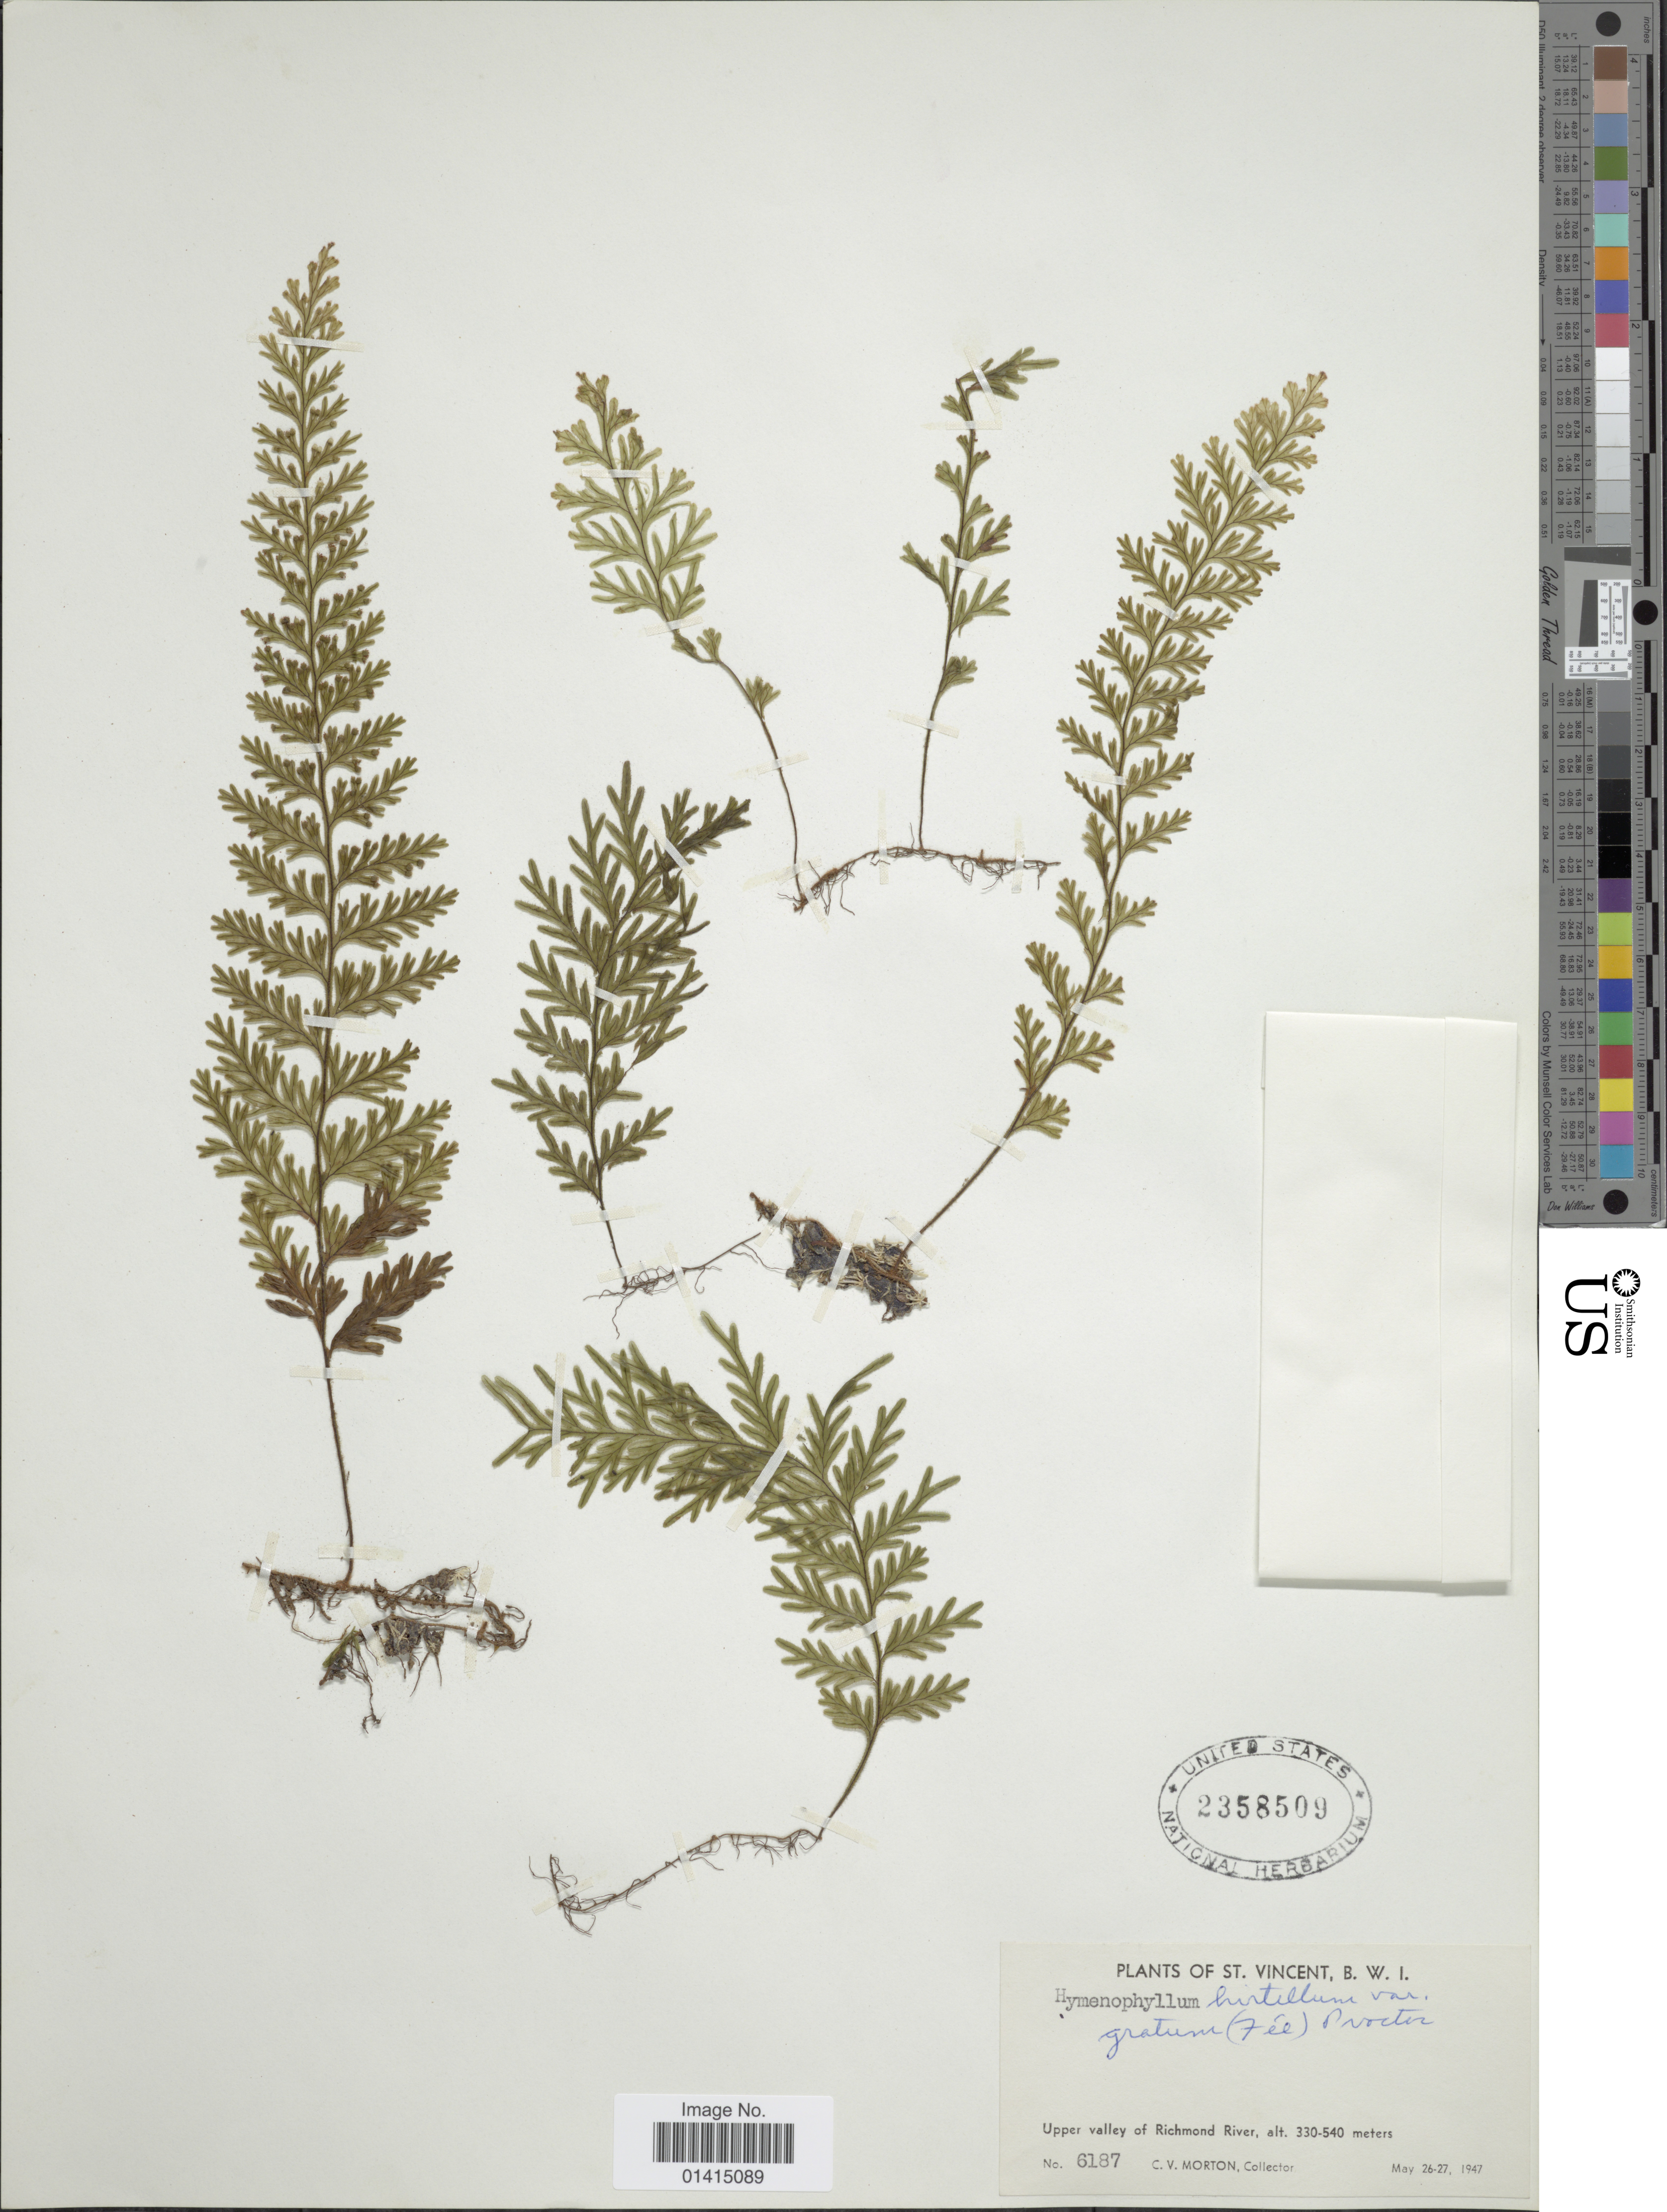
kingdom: Plantae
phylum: Tracheophyta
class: Polypodiopsida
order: Hymenophyllales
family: Hymenophyllaceae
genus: Hymenophyllum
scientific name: Hymenophyllum hirtellum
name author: Sw. in Schrad.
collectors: C. V. Morton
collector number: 6187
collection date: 1947-05-26/1947-05-27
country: St. Vincent - Grenadines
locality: St. Vincent, B.W.I., upper valley of Richmond River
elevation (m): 330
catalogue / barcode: US 2358509